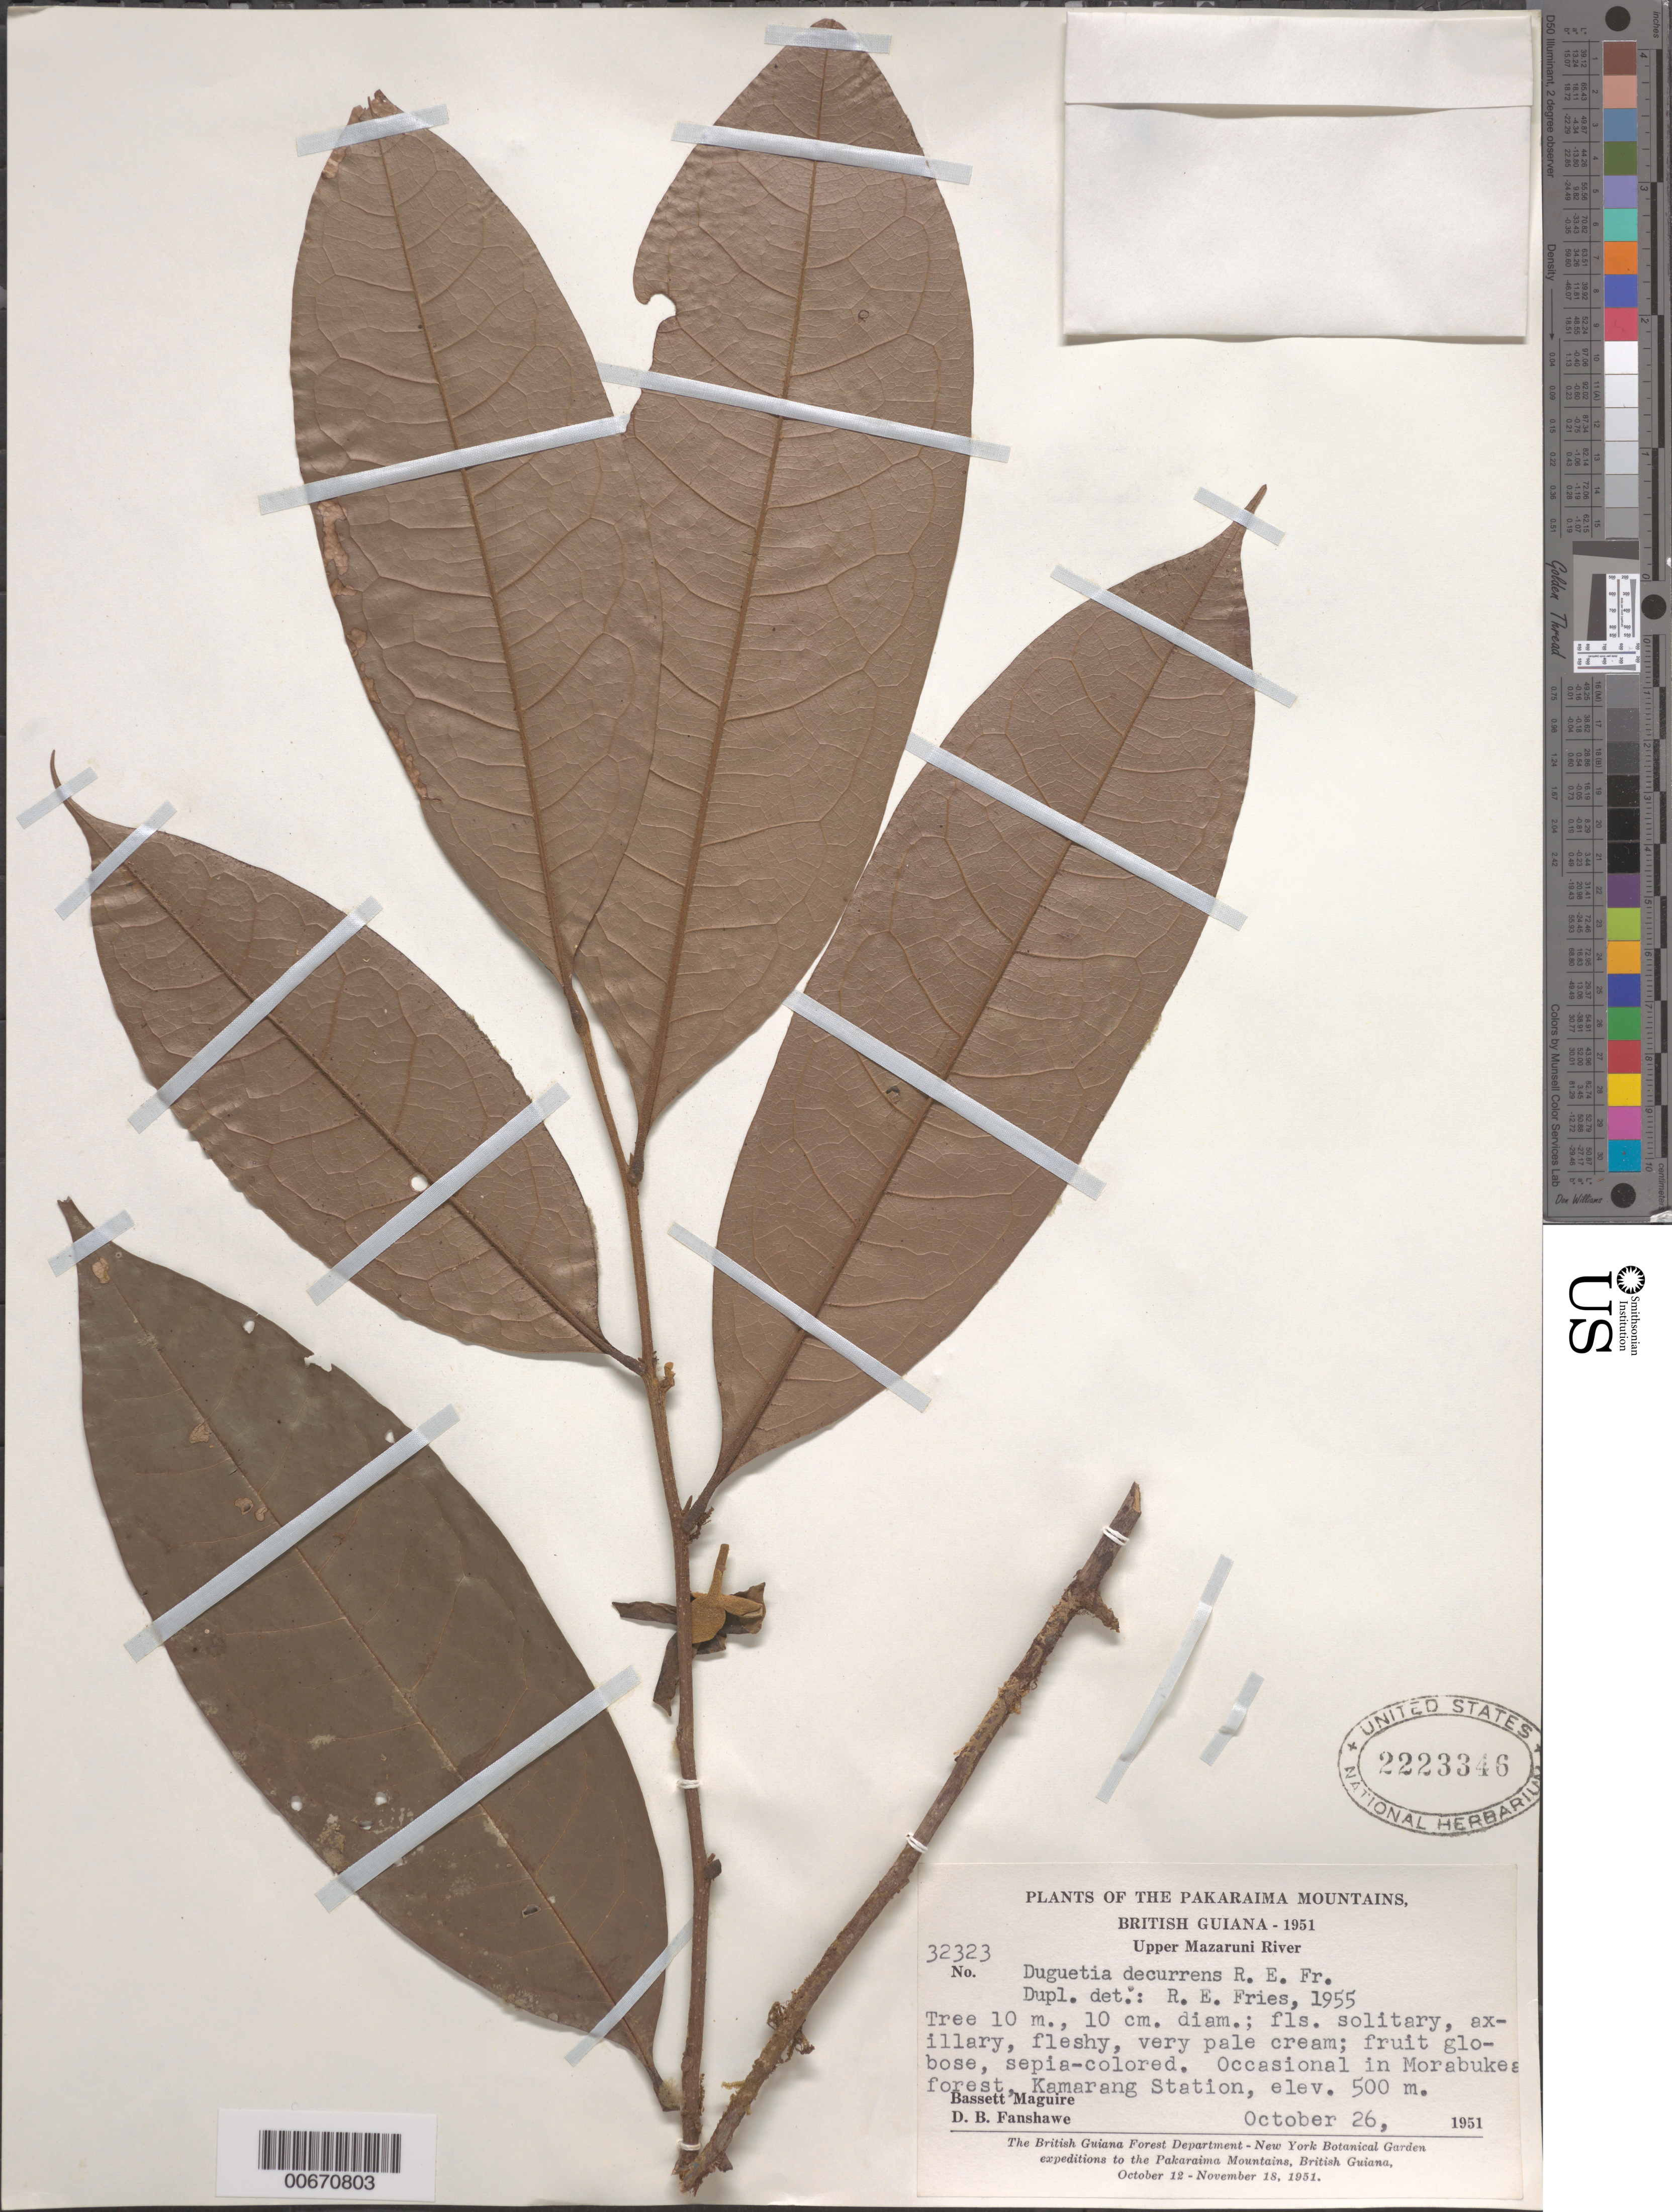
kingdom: Plantae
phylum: Tracheophyta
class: Magnoliopsida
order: Magnoliales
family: Annonaceae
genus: Duguetia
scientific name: Duguetia decurrens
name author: R.E. Fr.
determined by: Fries, R. E.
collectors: B. Maguire & D. B. Fanshawe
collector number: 32323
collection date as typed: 26-Oct-51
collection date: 1951-10-26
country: Guyana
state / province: Cuyuni-Mazaruni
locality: Kamarang Station, Upper Mazaruni River, Pakaraima Mts.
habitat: Morebukea forest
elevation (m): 500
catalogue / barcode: US 2223346